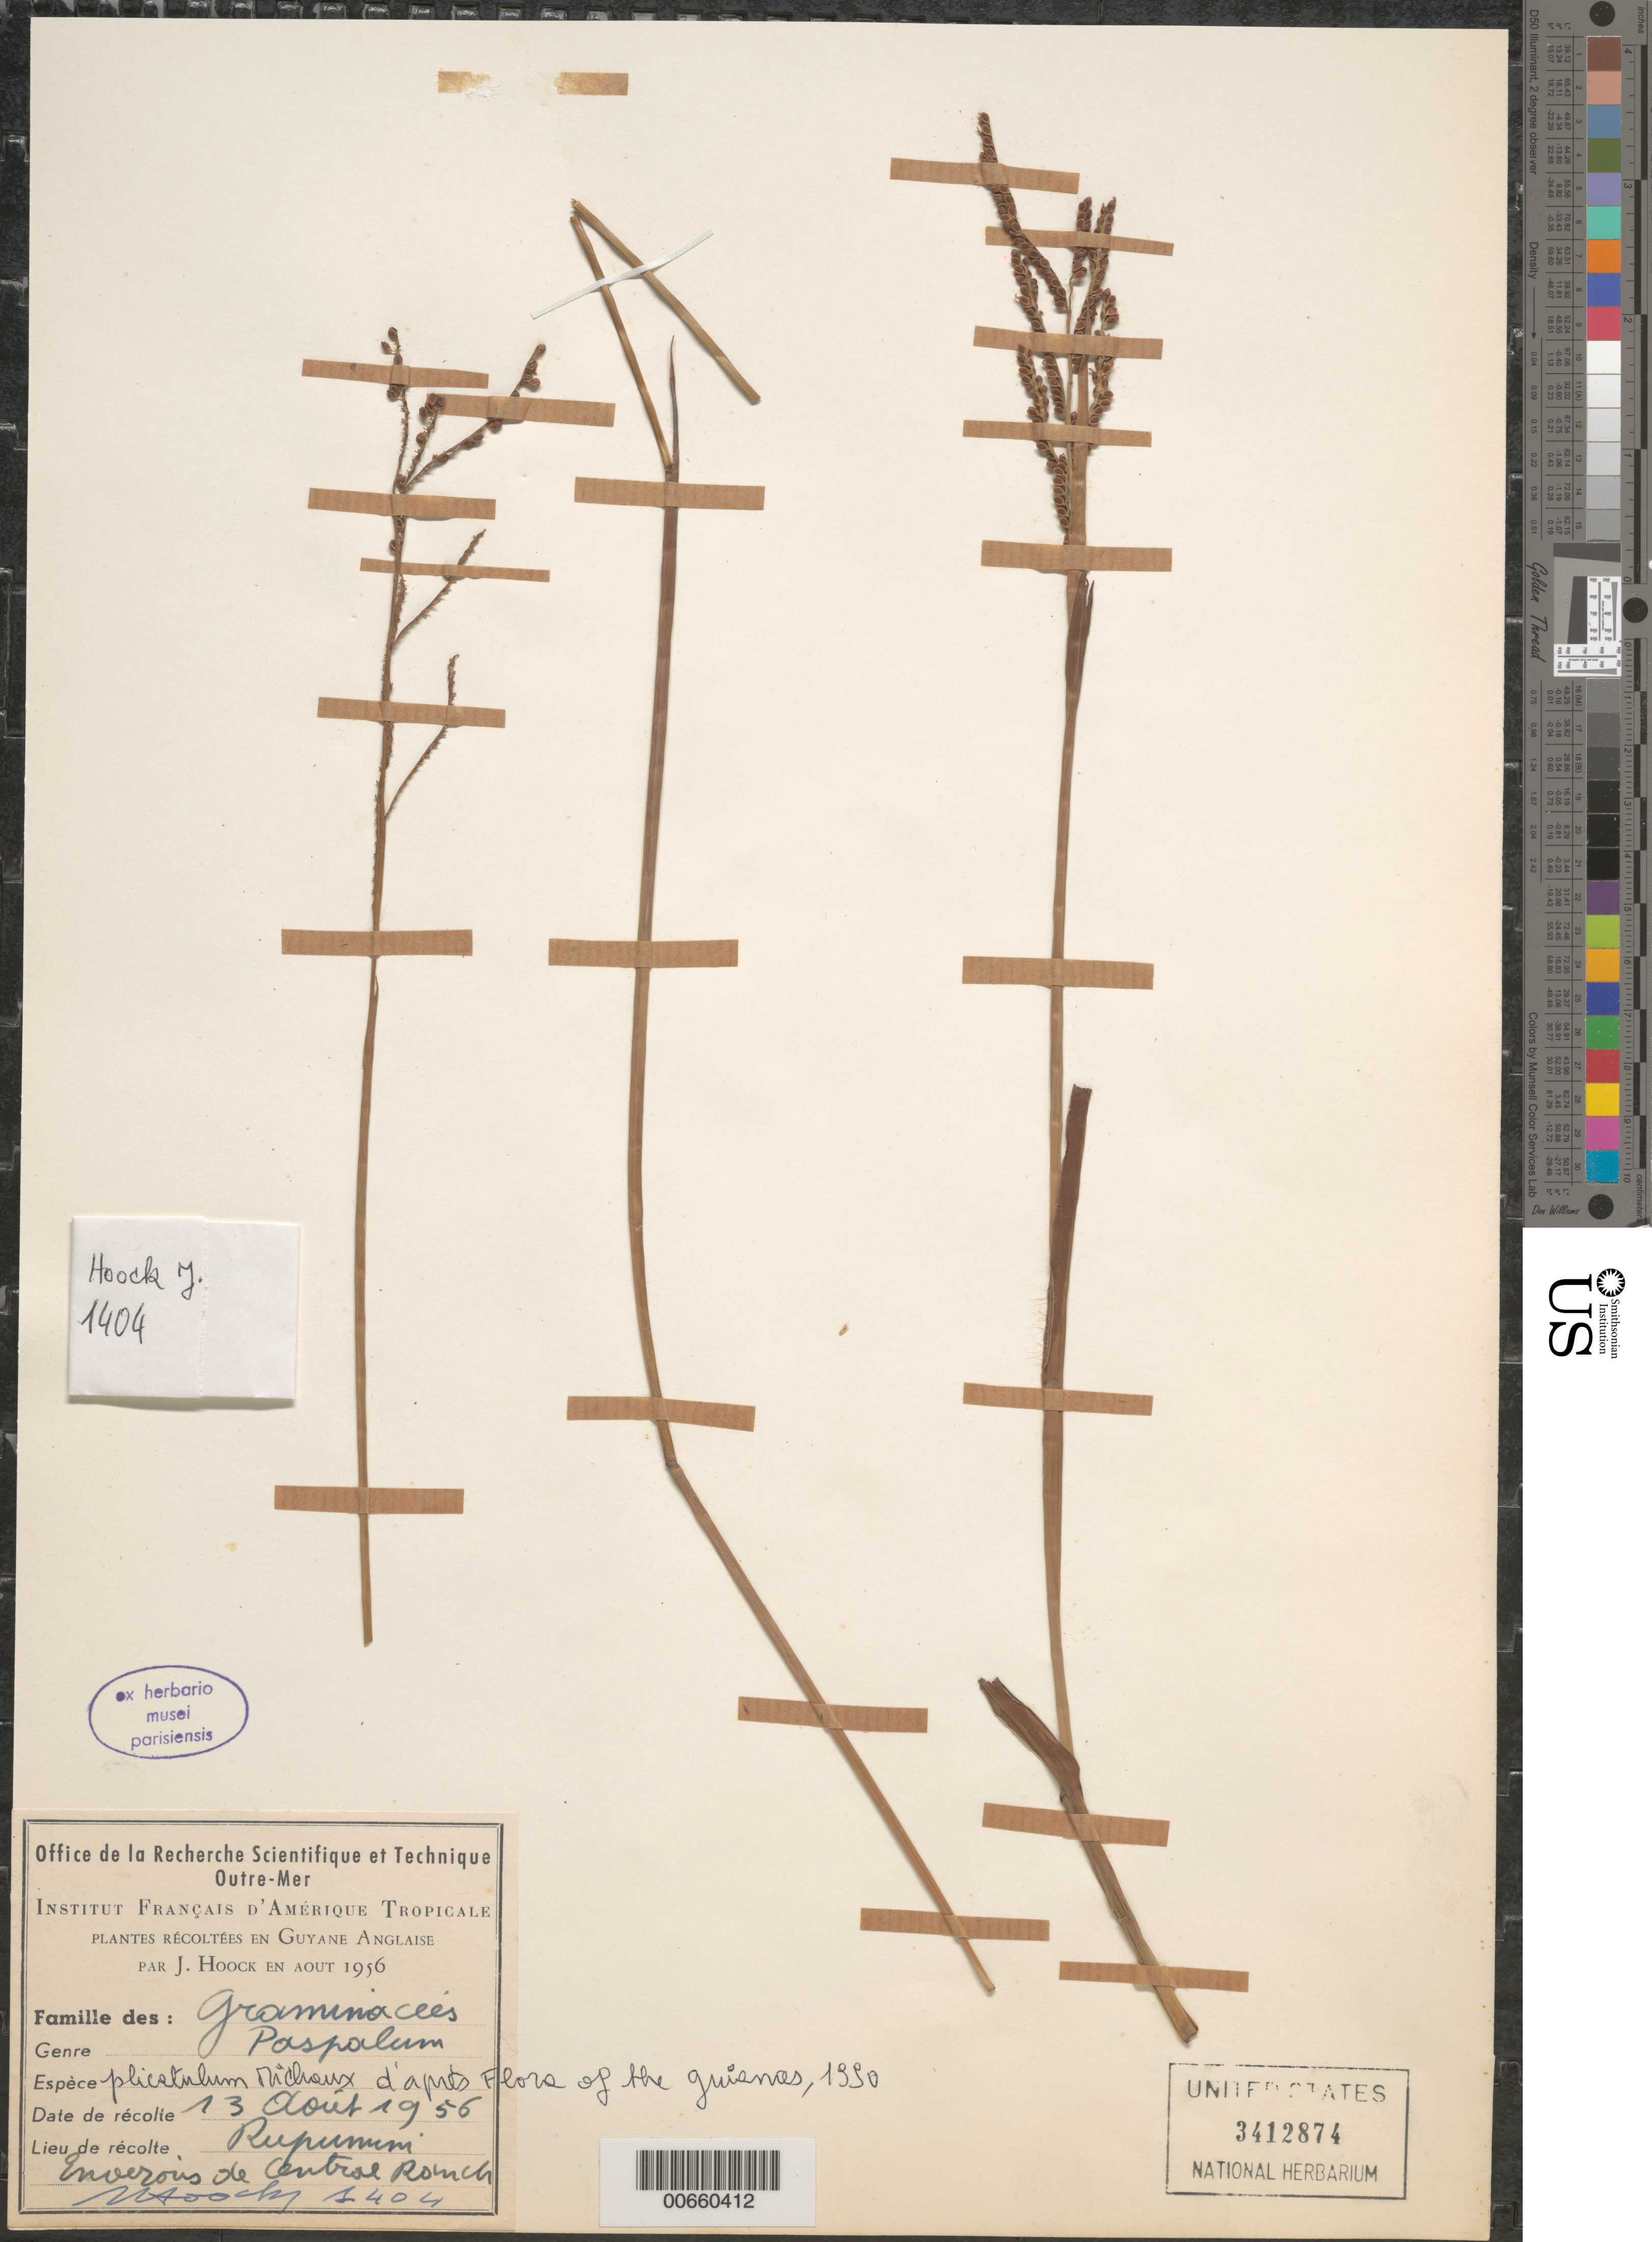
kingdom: Plantae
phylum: Tracheophyta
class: Liliopsida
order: Poales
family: Poaceae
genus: Paspalum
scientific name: Paspalum plicatulum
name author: Michx.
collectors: J. Hoock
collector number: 1404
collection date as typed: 13-Aug-56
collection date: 1956-08-13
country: Guyana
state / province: U. Takutu-U. Essequibo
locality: Rupununi, Central Ranch vic.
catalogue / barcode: US 3412874